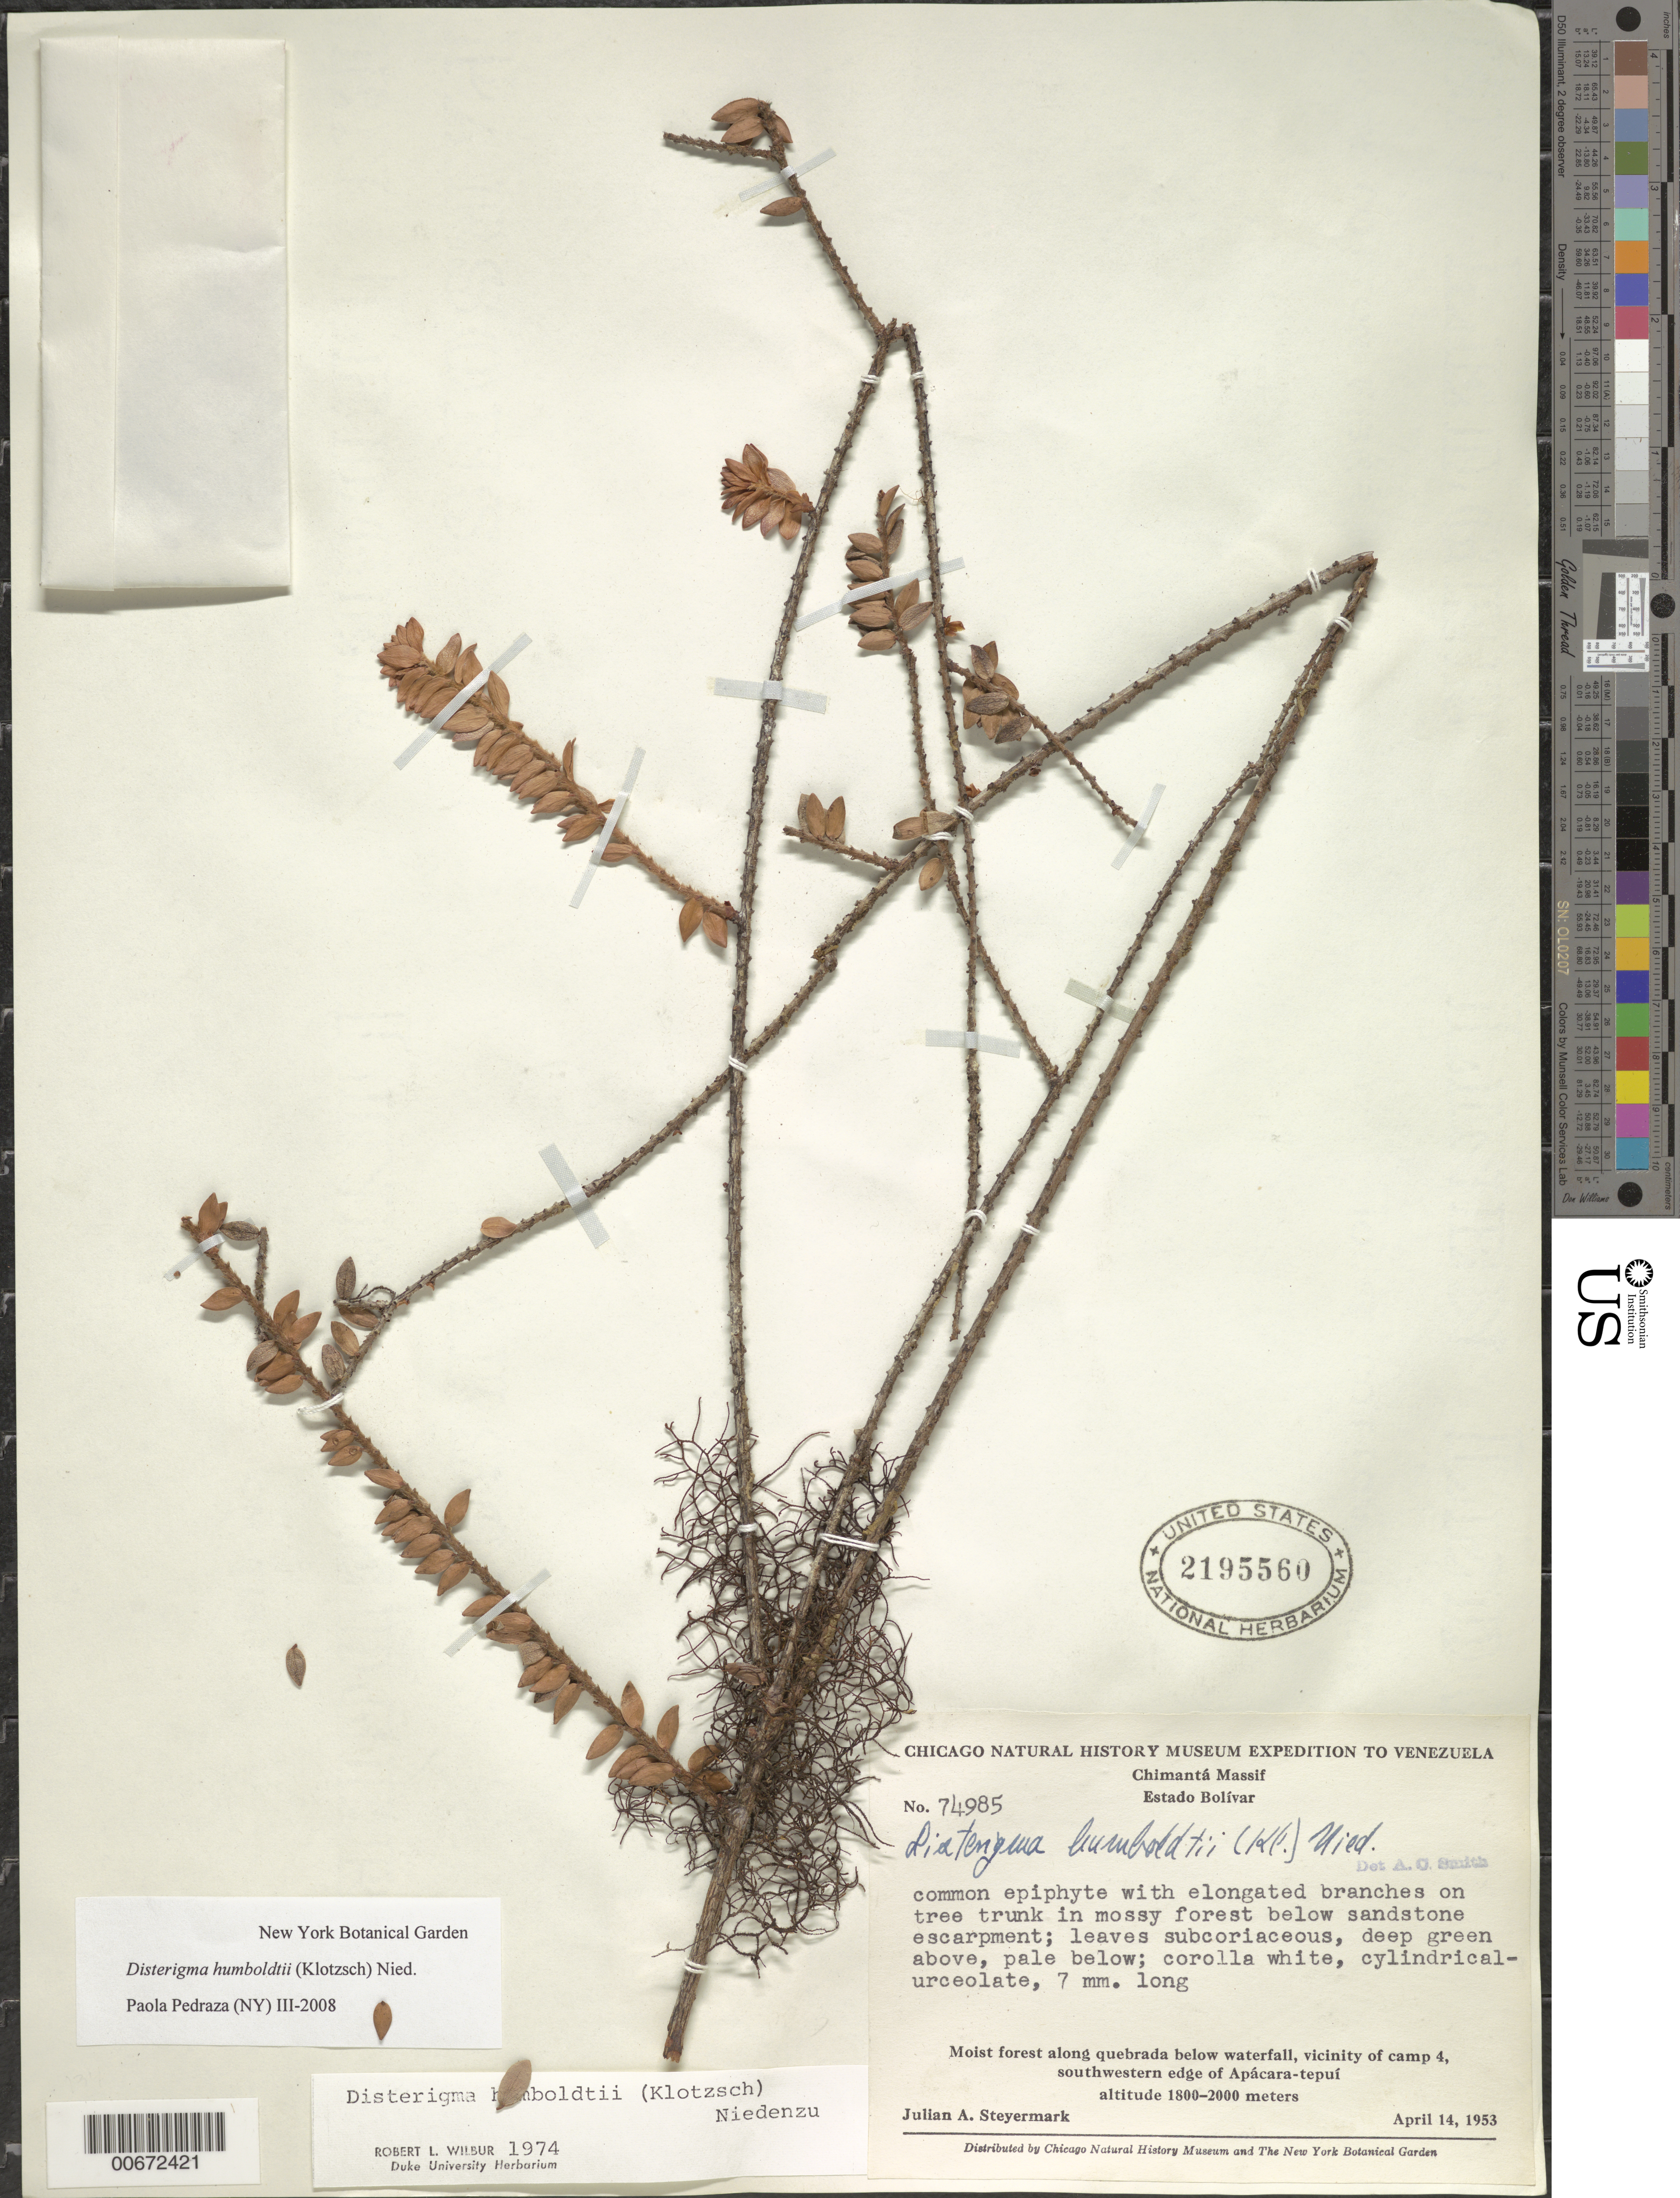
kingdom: Plantae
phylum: Tracheophyta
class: Magnoliopsida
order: Ericales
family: Ericaceae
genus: Disterigma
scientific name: Disterigma humboldtii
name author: (Klotzsch) Nied.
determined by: Wilbur, R. L.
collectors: J. Steyermark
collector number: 74985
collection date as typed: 14-Apr-53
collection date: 1953-04-14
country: Venezuela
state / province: Bolívar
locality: Chimantá Massif, Apácara-tepuí, vic. Camp 4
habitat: Mossy forest below sandstone escarpment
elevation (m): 1800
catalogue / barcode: US 2195560